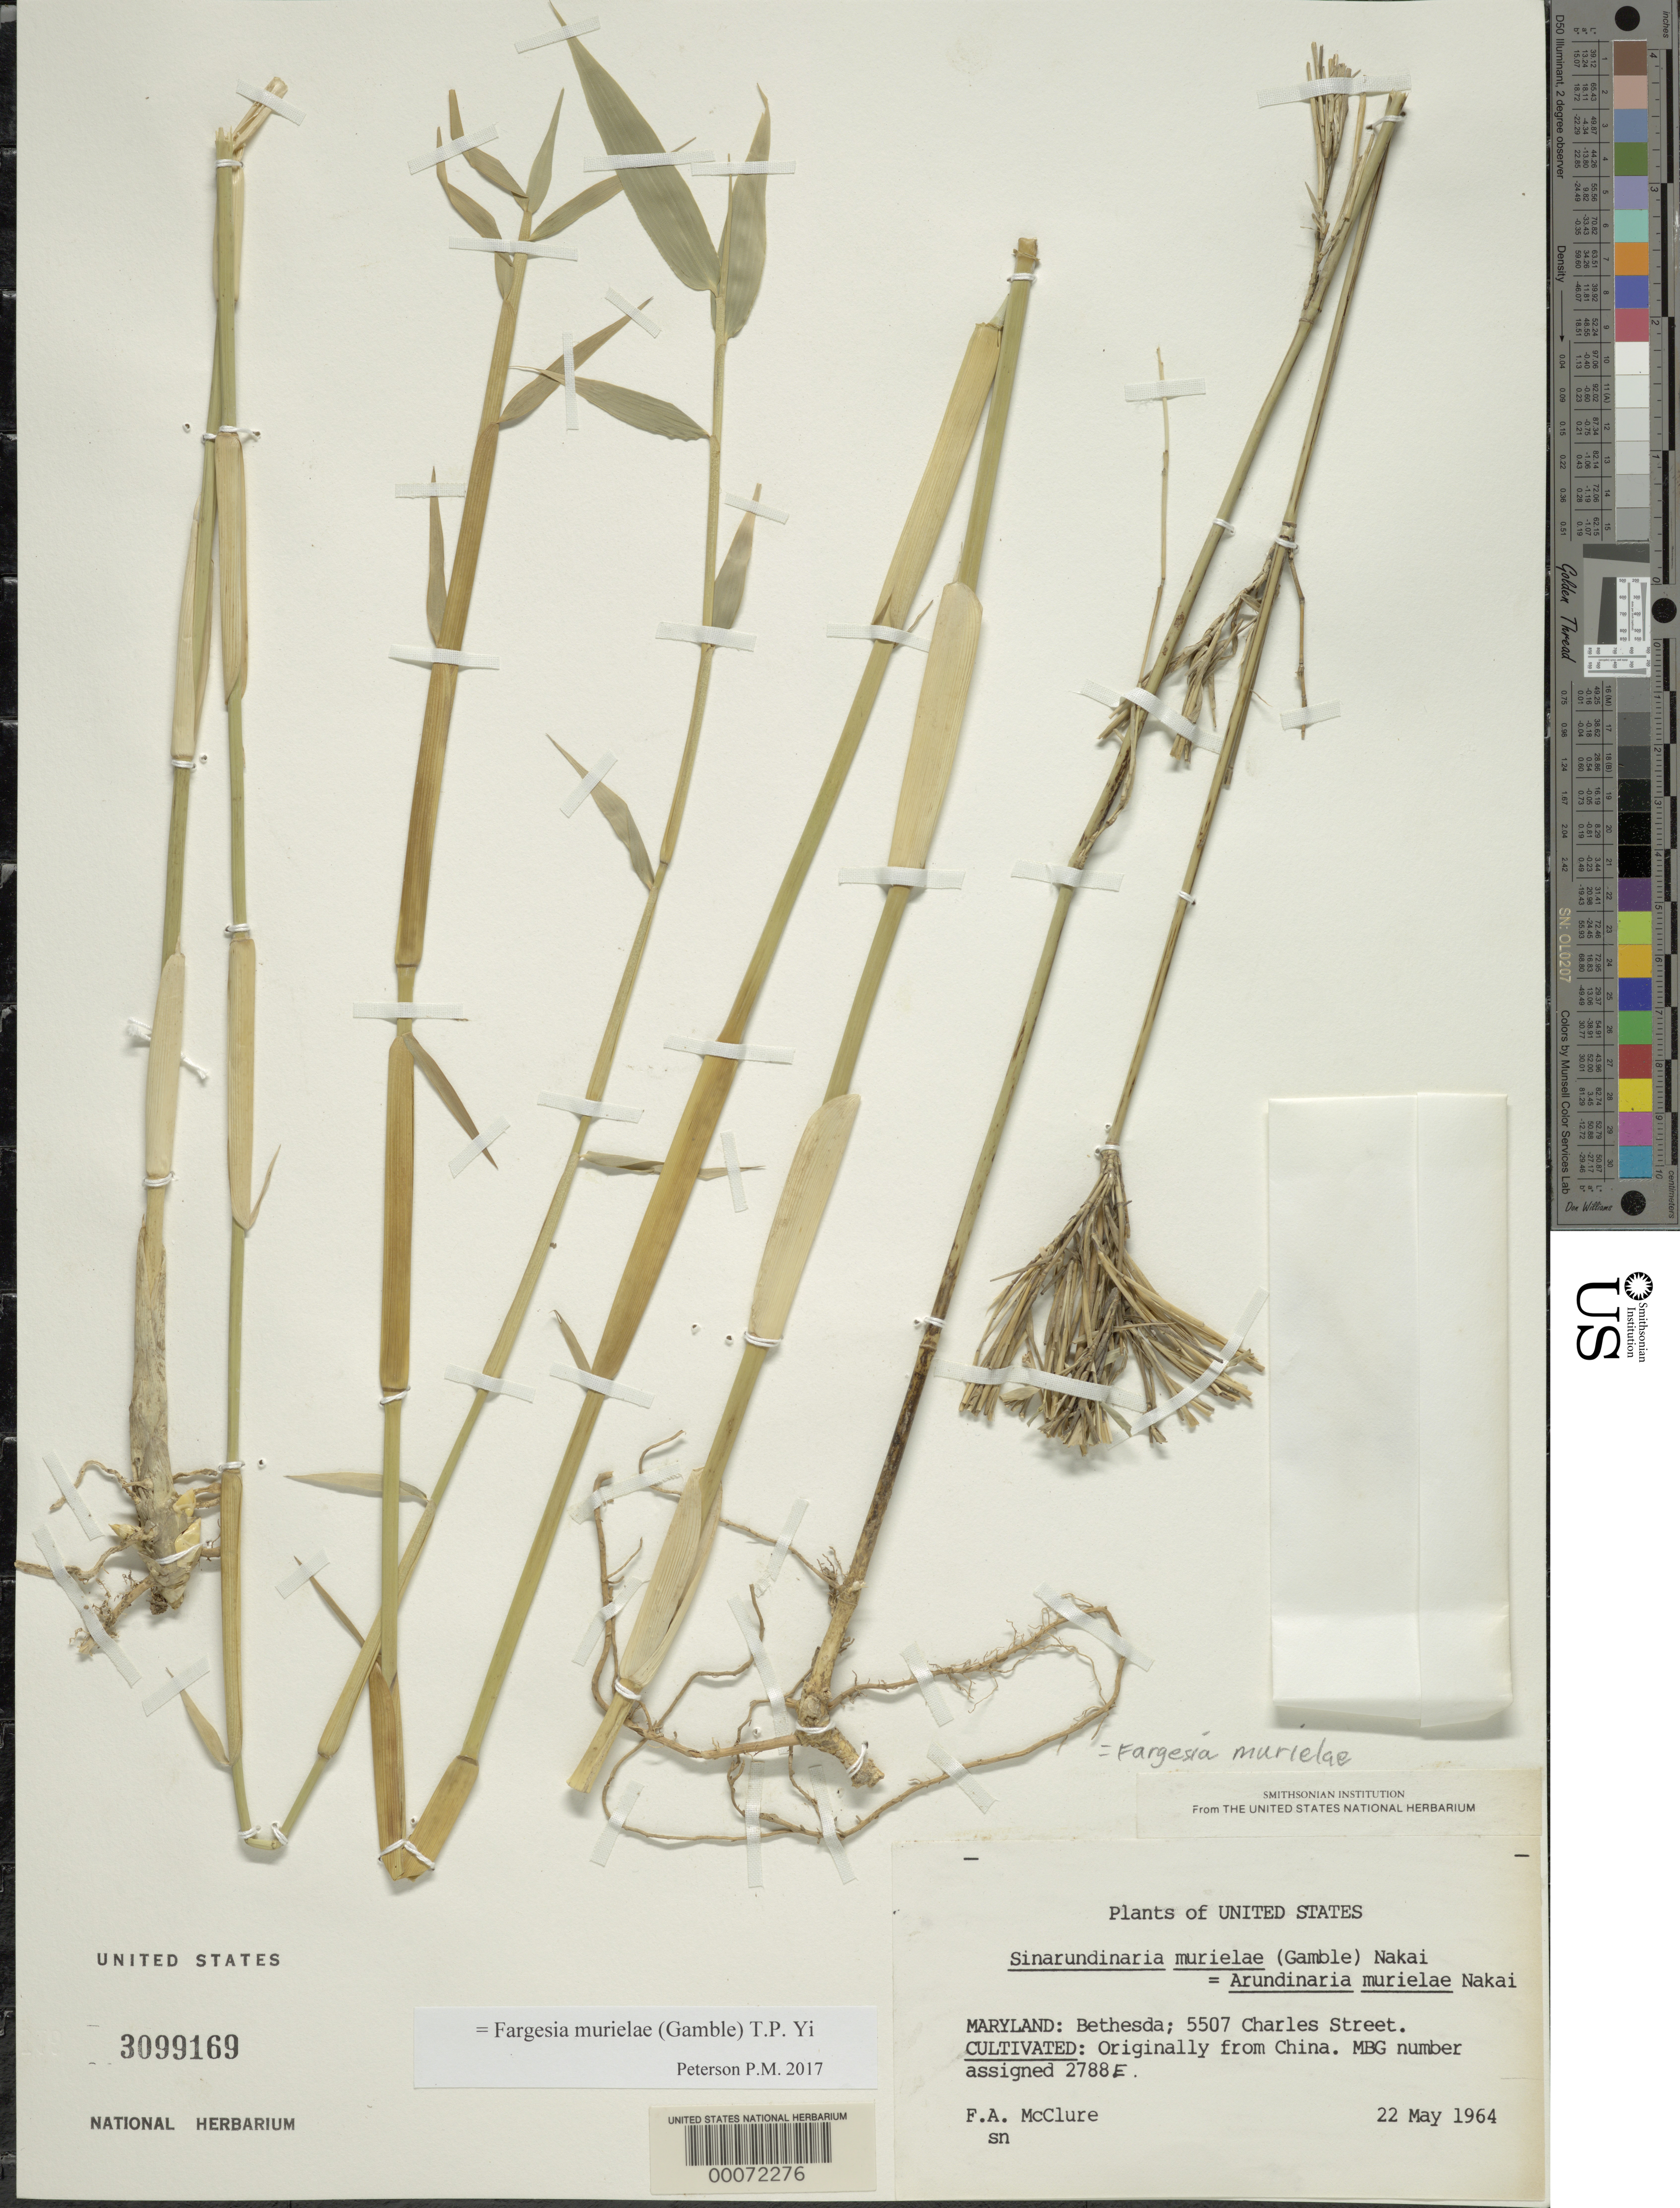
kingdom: Plantae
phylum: Tracheophyta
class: Liliopsida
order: Poales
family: Poaceae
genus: Fargesia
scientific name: Fargesia murielae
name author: (Gamble) T.P. Yi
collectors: F. A. McClure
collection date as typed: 22 May 1964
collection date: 1964-05-22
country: United States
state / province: Maryland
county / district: Montgomery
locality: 5507 Charles Street, Bethesda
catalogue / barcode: US 3099169